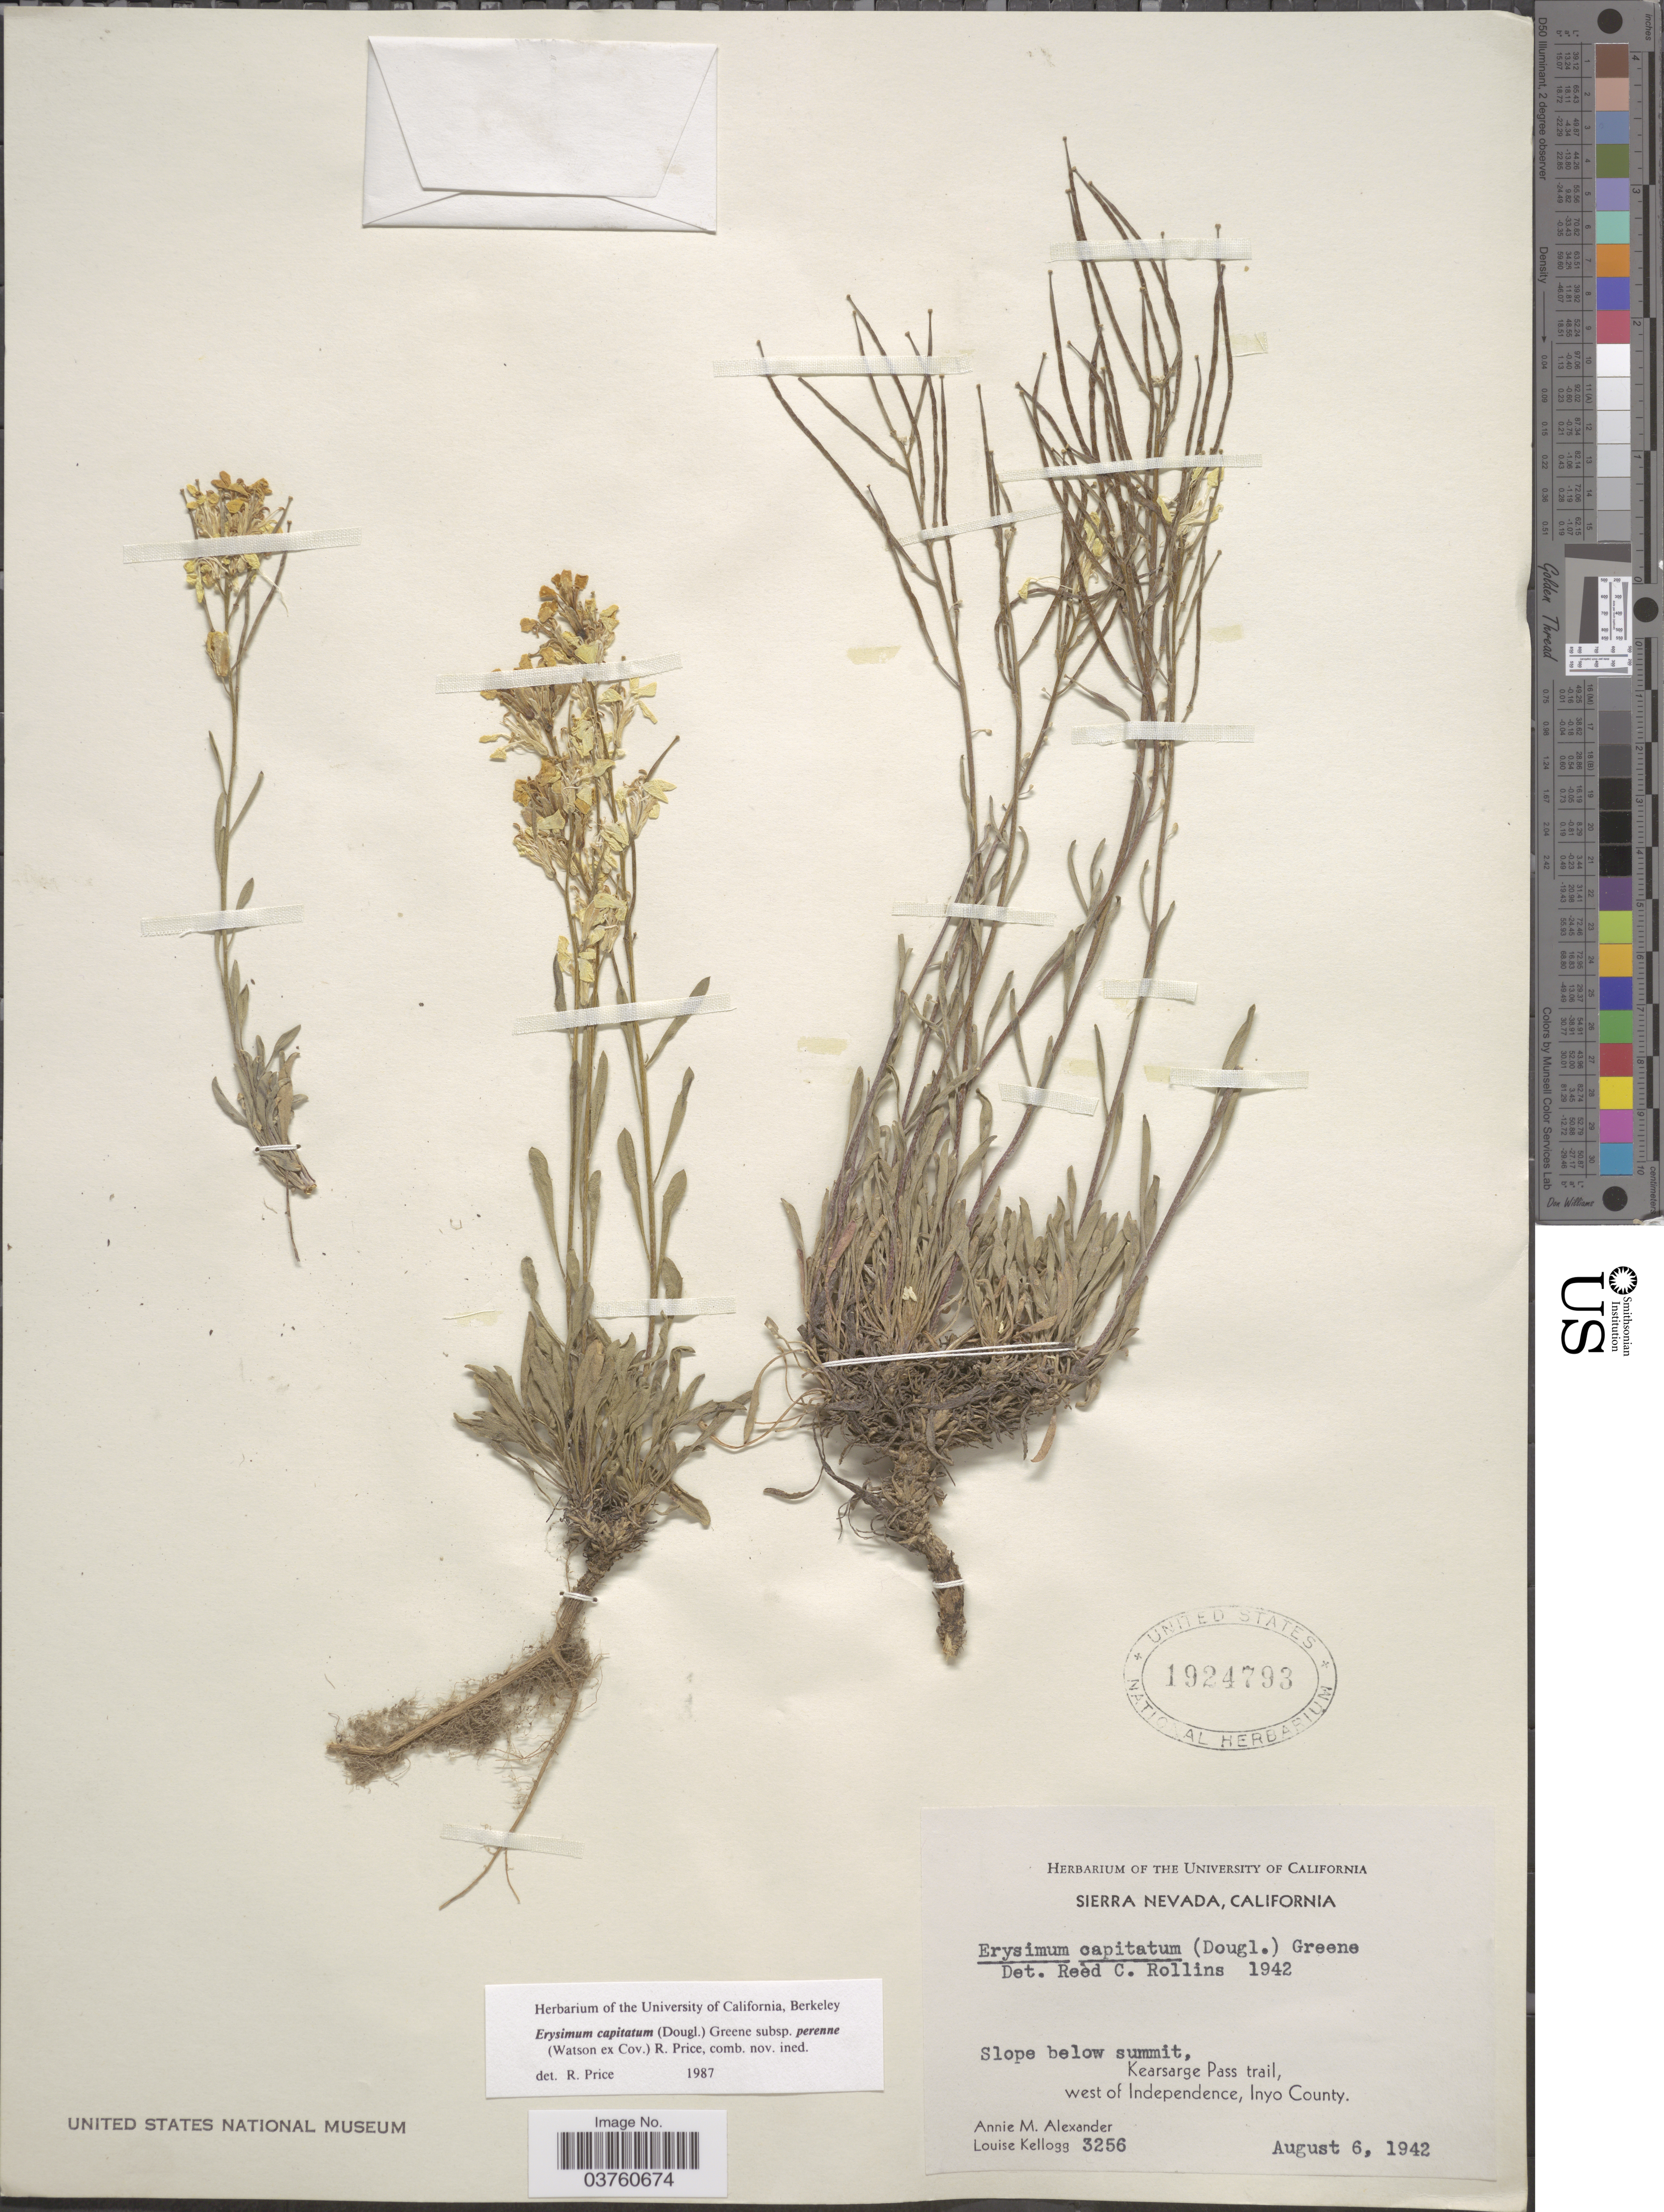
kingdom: Plantae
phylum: Tracheophyta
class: Magnoliopsida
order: Brassicales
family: Brassicaceae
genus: Erysimum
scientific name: Erysimum capitatum var. perenne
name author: (S. Watson ex Coville) R.J. Davis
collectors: A. M. Alexander & L. Kellogg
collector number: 3256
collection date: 1942-08-06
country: United States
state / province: California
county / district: Inyo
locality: Sierra Nevada. Slope below summit, Kearsarge Pass trail, west of Independence, Inyo County.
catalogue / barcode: US 1924793